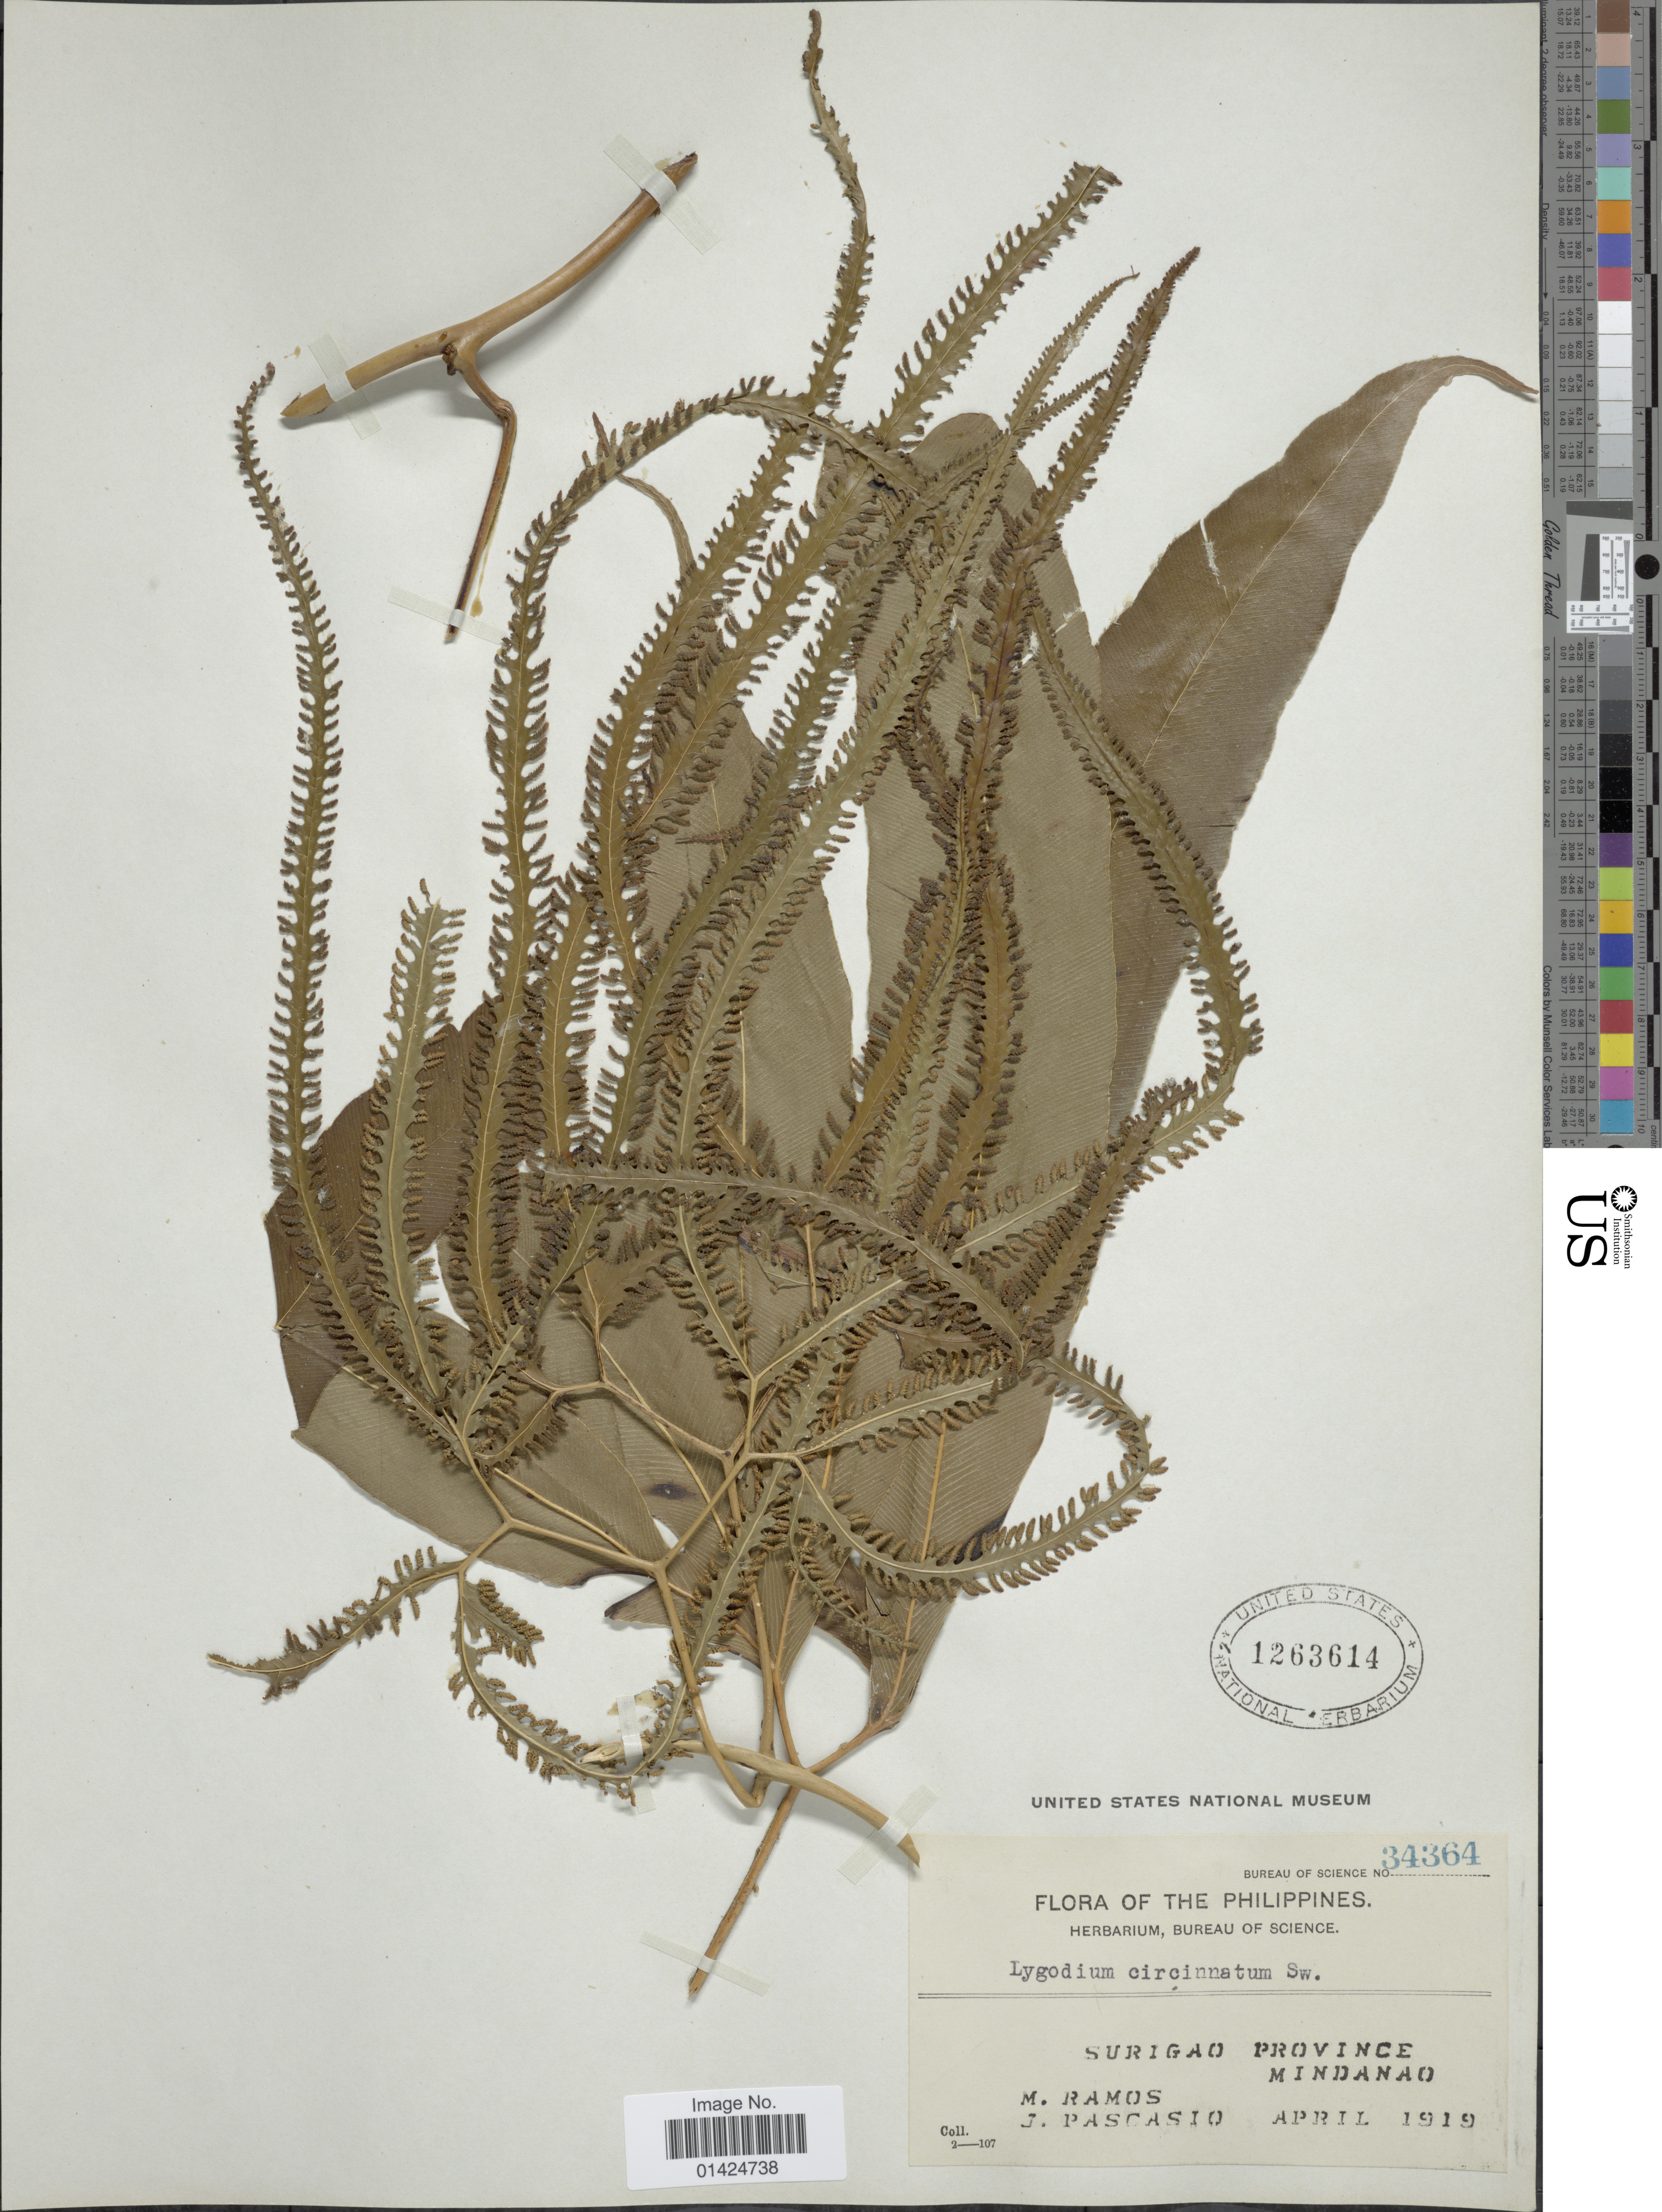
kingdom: Plantae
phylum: Tracheophyta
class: Polypodiopsida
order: Schizaeales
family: Lygodiaceae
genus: Lygodium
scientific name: Lygodium circinnatum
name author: (Burm. f.) Sw.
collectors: M. Ramos & J. Pascasio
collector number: Bureau of Science 34364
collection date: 1919-04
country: Philippines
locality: Surigao province. Mindanao.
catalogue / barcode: US 1263614